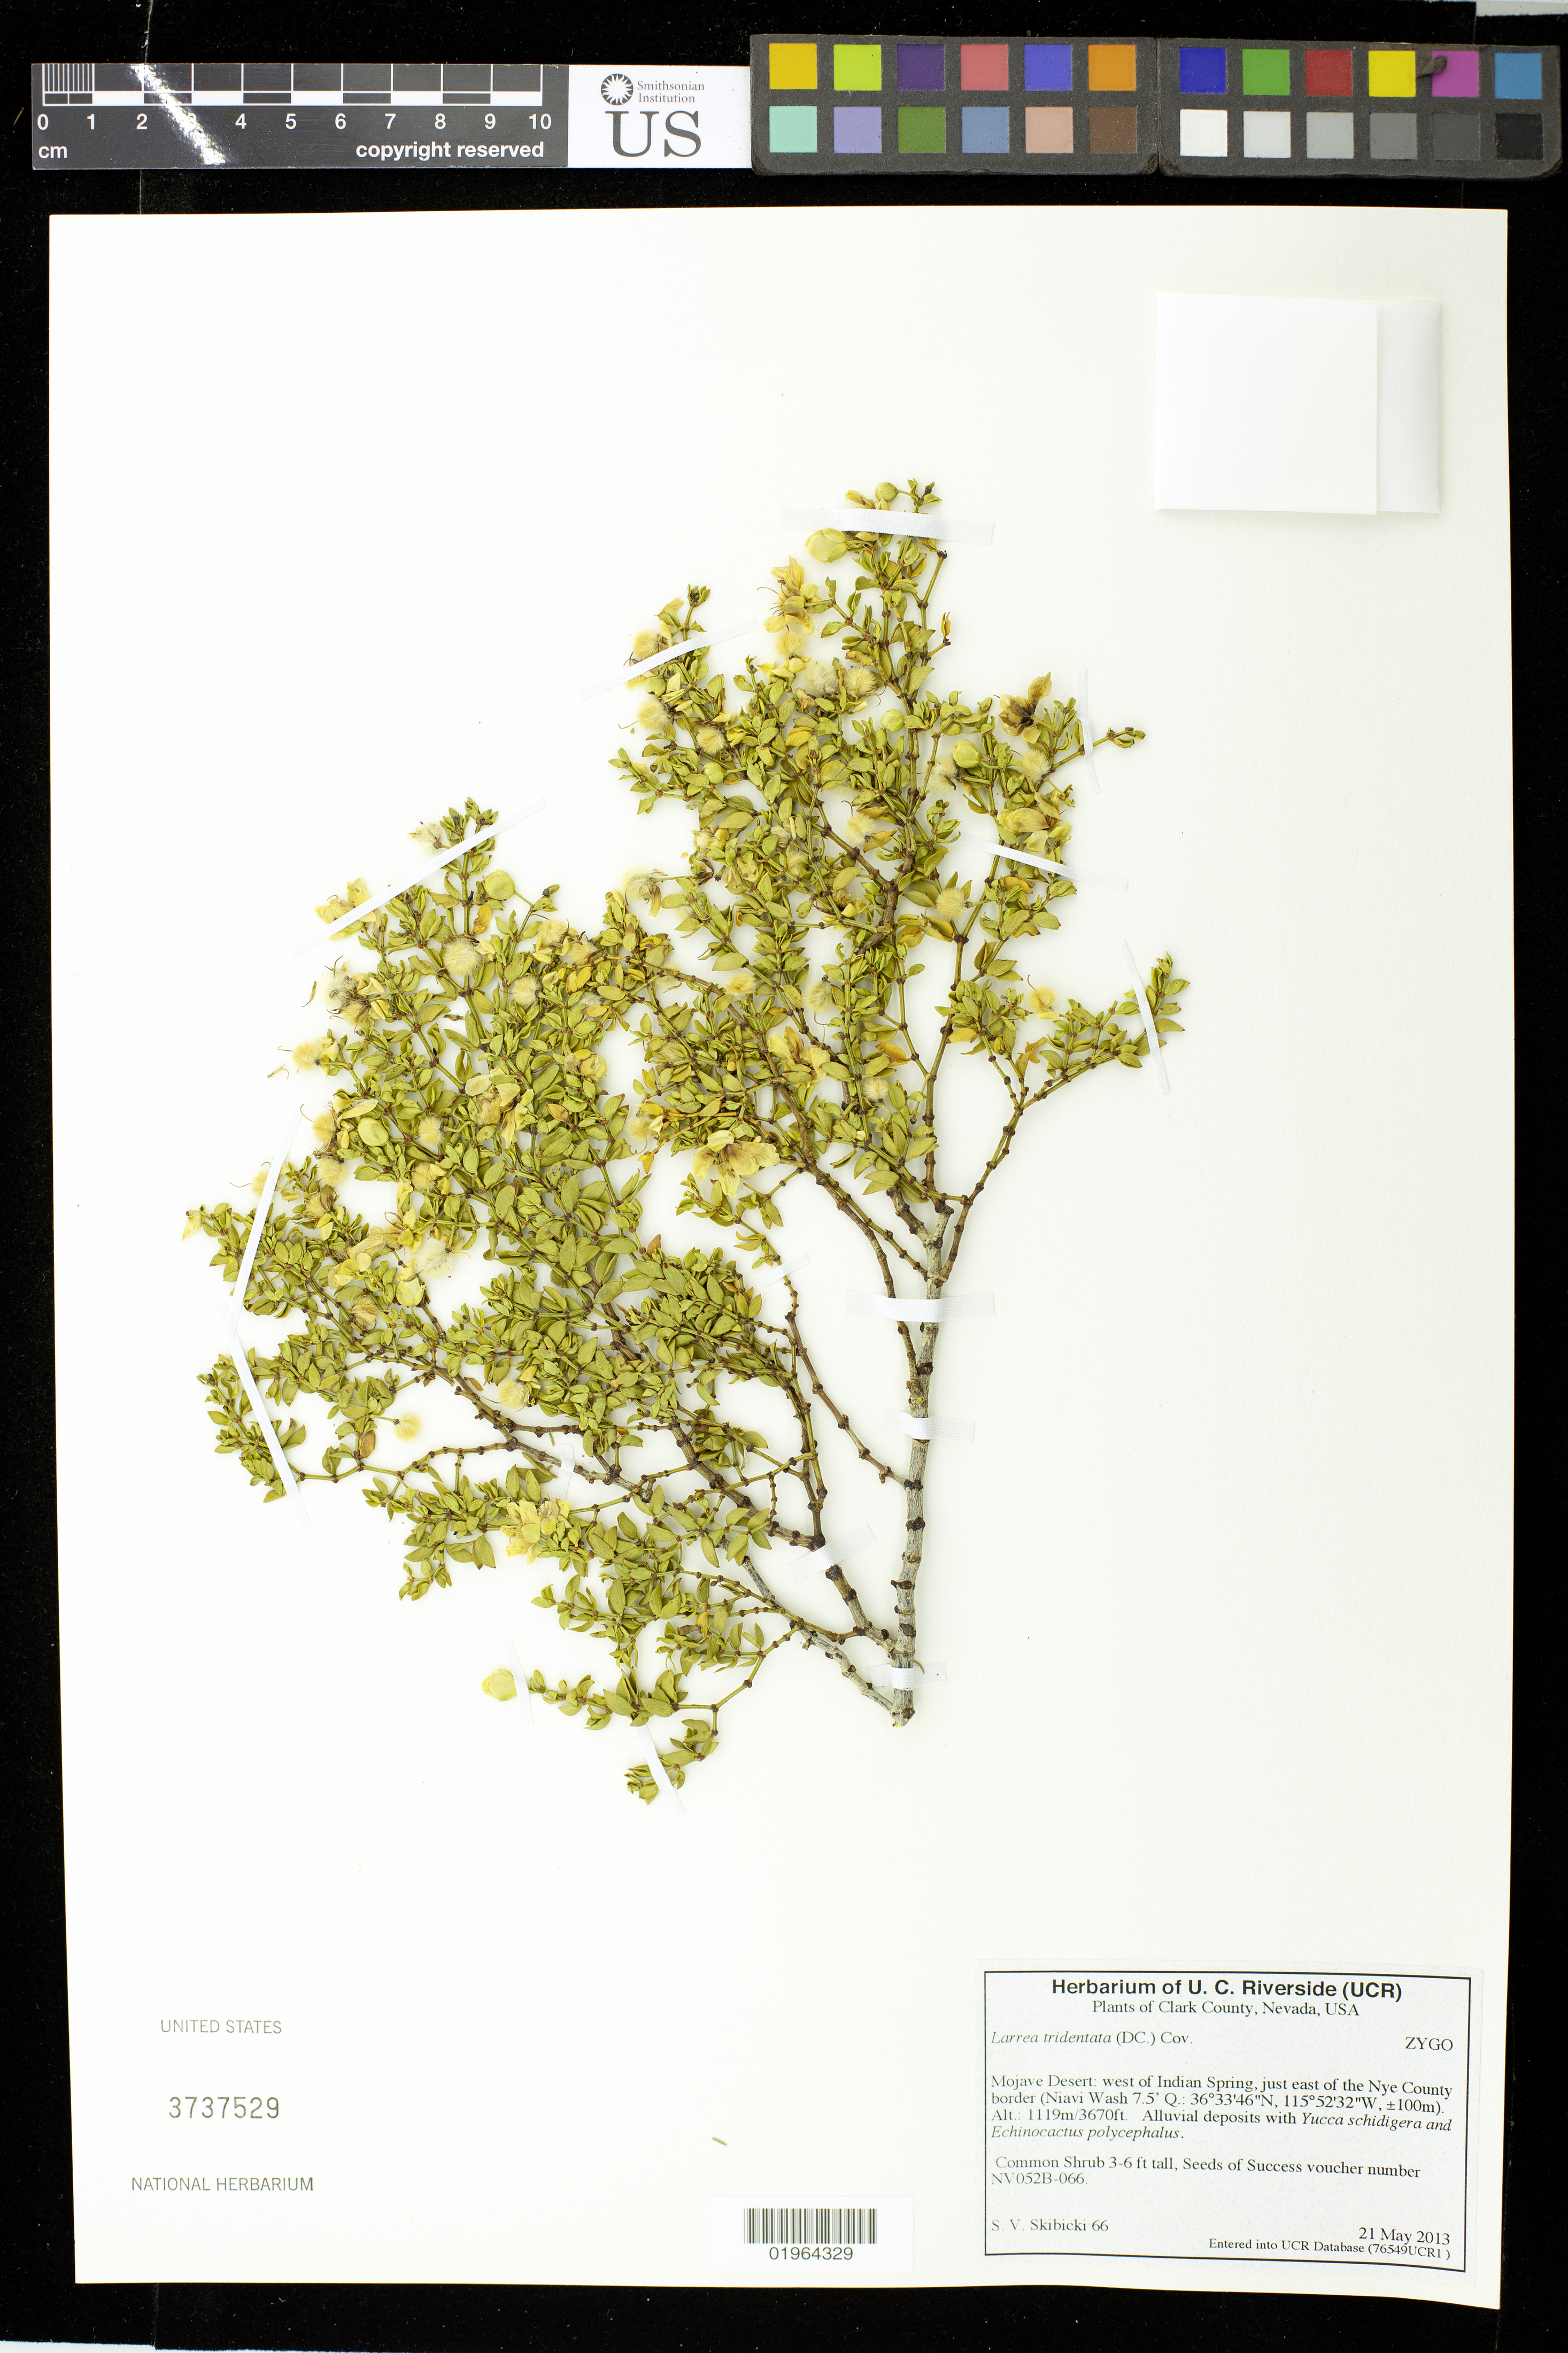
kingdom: Plantae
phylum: Tracheophyta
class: Magnoliopsida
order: Zygophyllales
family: Zygophyllaceae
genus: Larrea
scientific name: Larrea tridentata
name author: (Sessé & Moc. ex DC.) Coville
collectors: S. Skibicki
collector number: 66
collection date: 2013-05-21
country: United States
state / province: Nevada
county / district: Clark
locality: Mojave Desert, west of Indian Spring, just east of the Nye County border (Niavi Wash)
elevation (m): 1119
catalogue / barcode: US 3737529